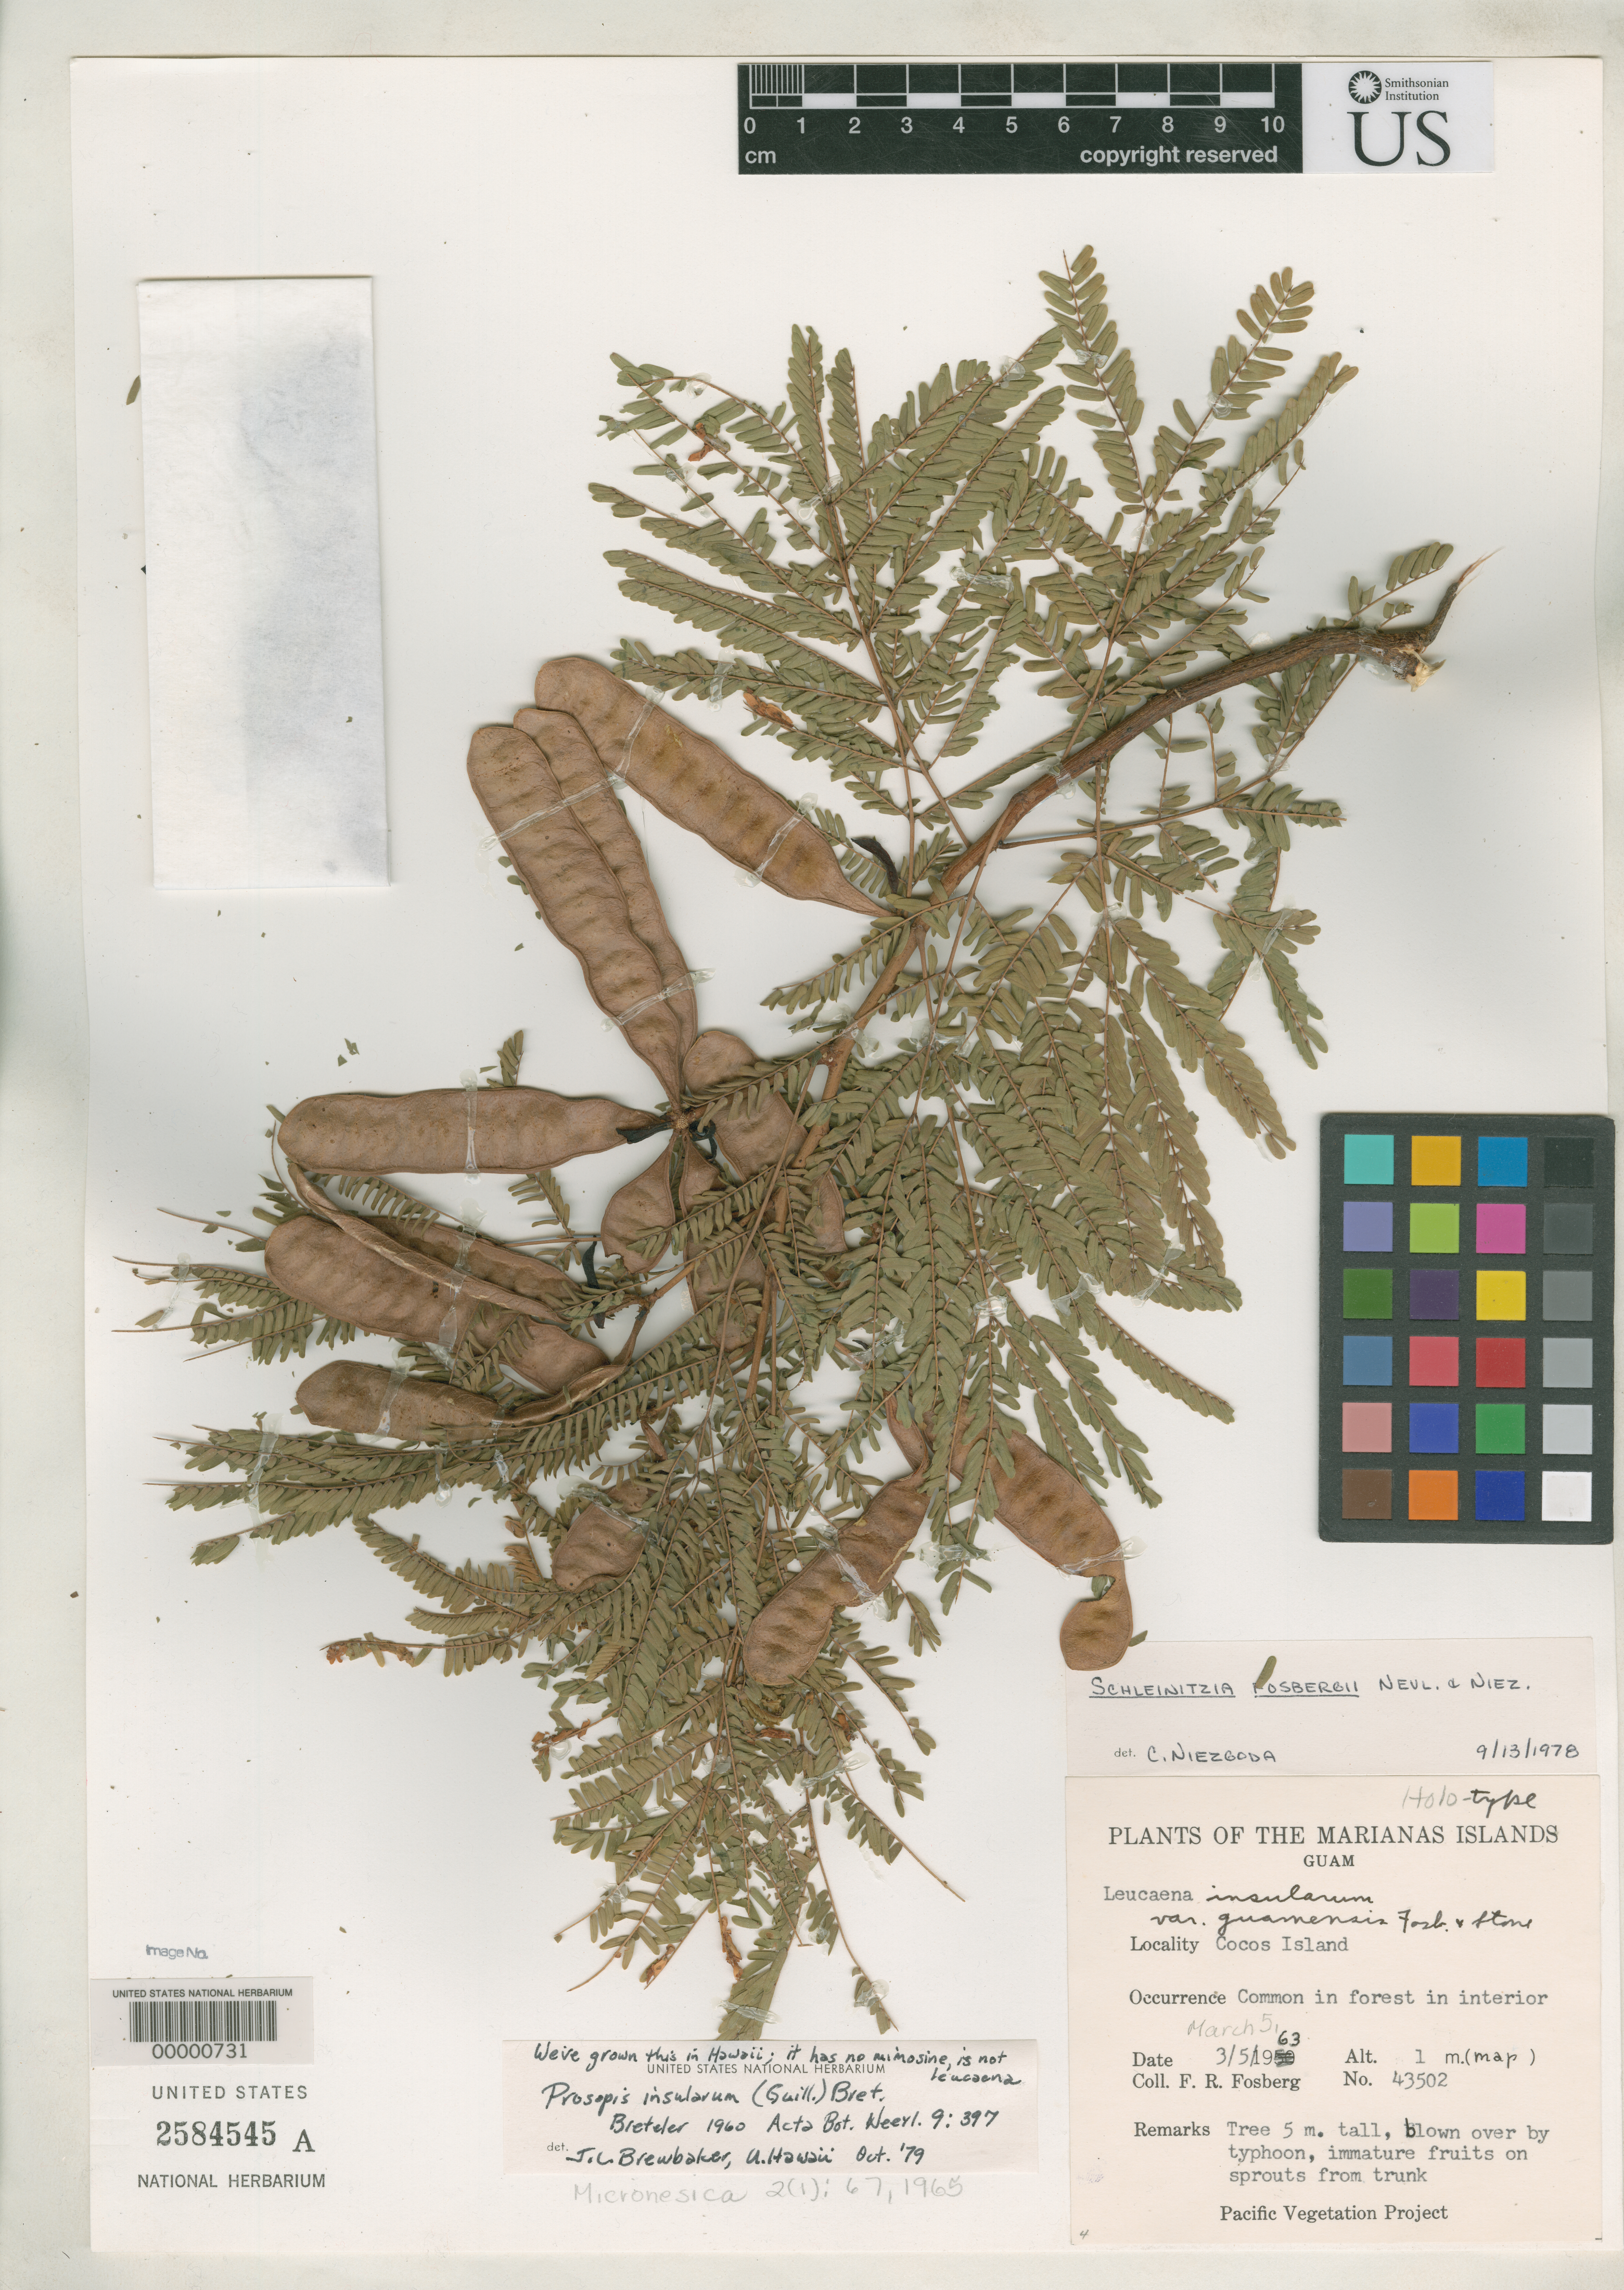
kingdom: Plantae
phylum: Tracheophyta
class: Magnoliopsida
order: Fabales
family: Fabaceae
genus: Leucaena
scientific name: Leucaena insularum var. guamensis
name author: Fosberg & B.C. Stone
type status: Holotype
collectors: F. R. Fosberg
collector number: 43502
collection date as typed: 05 Mar 1963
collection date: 1963-03-05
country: Guam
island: Guam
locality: Asanite Bay.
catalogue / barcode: US 2584545A